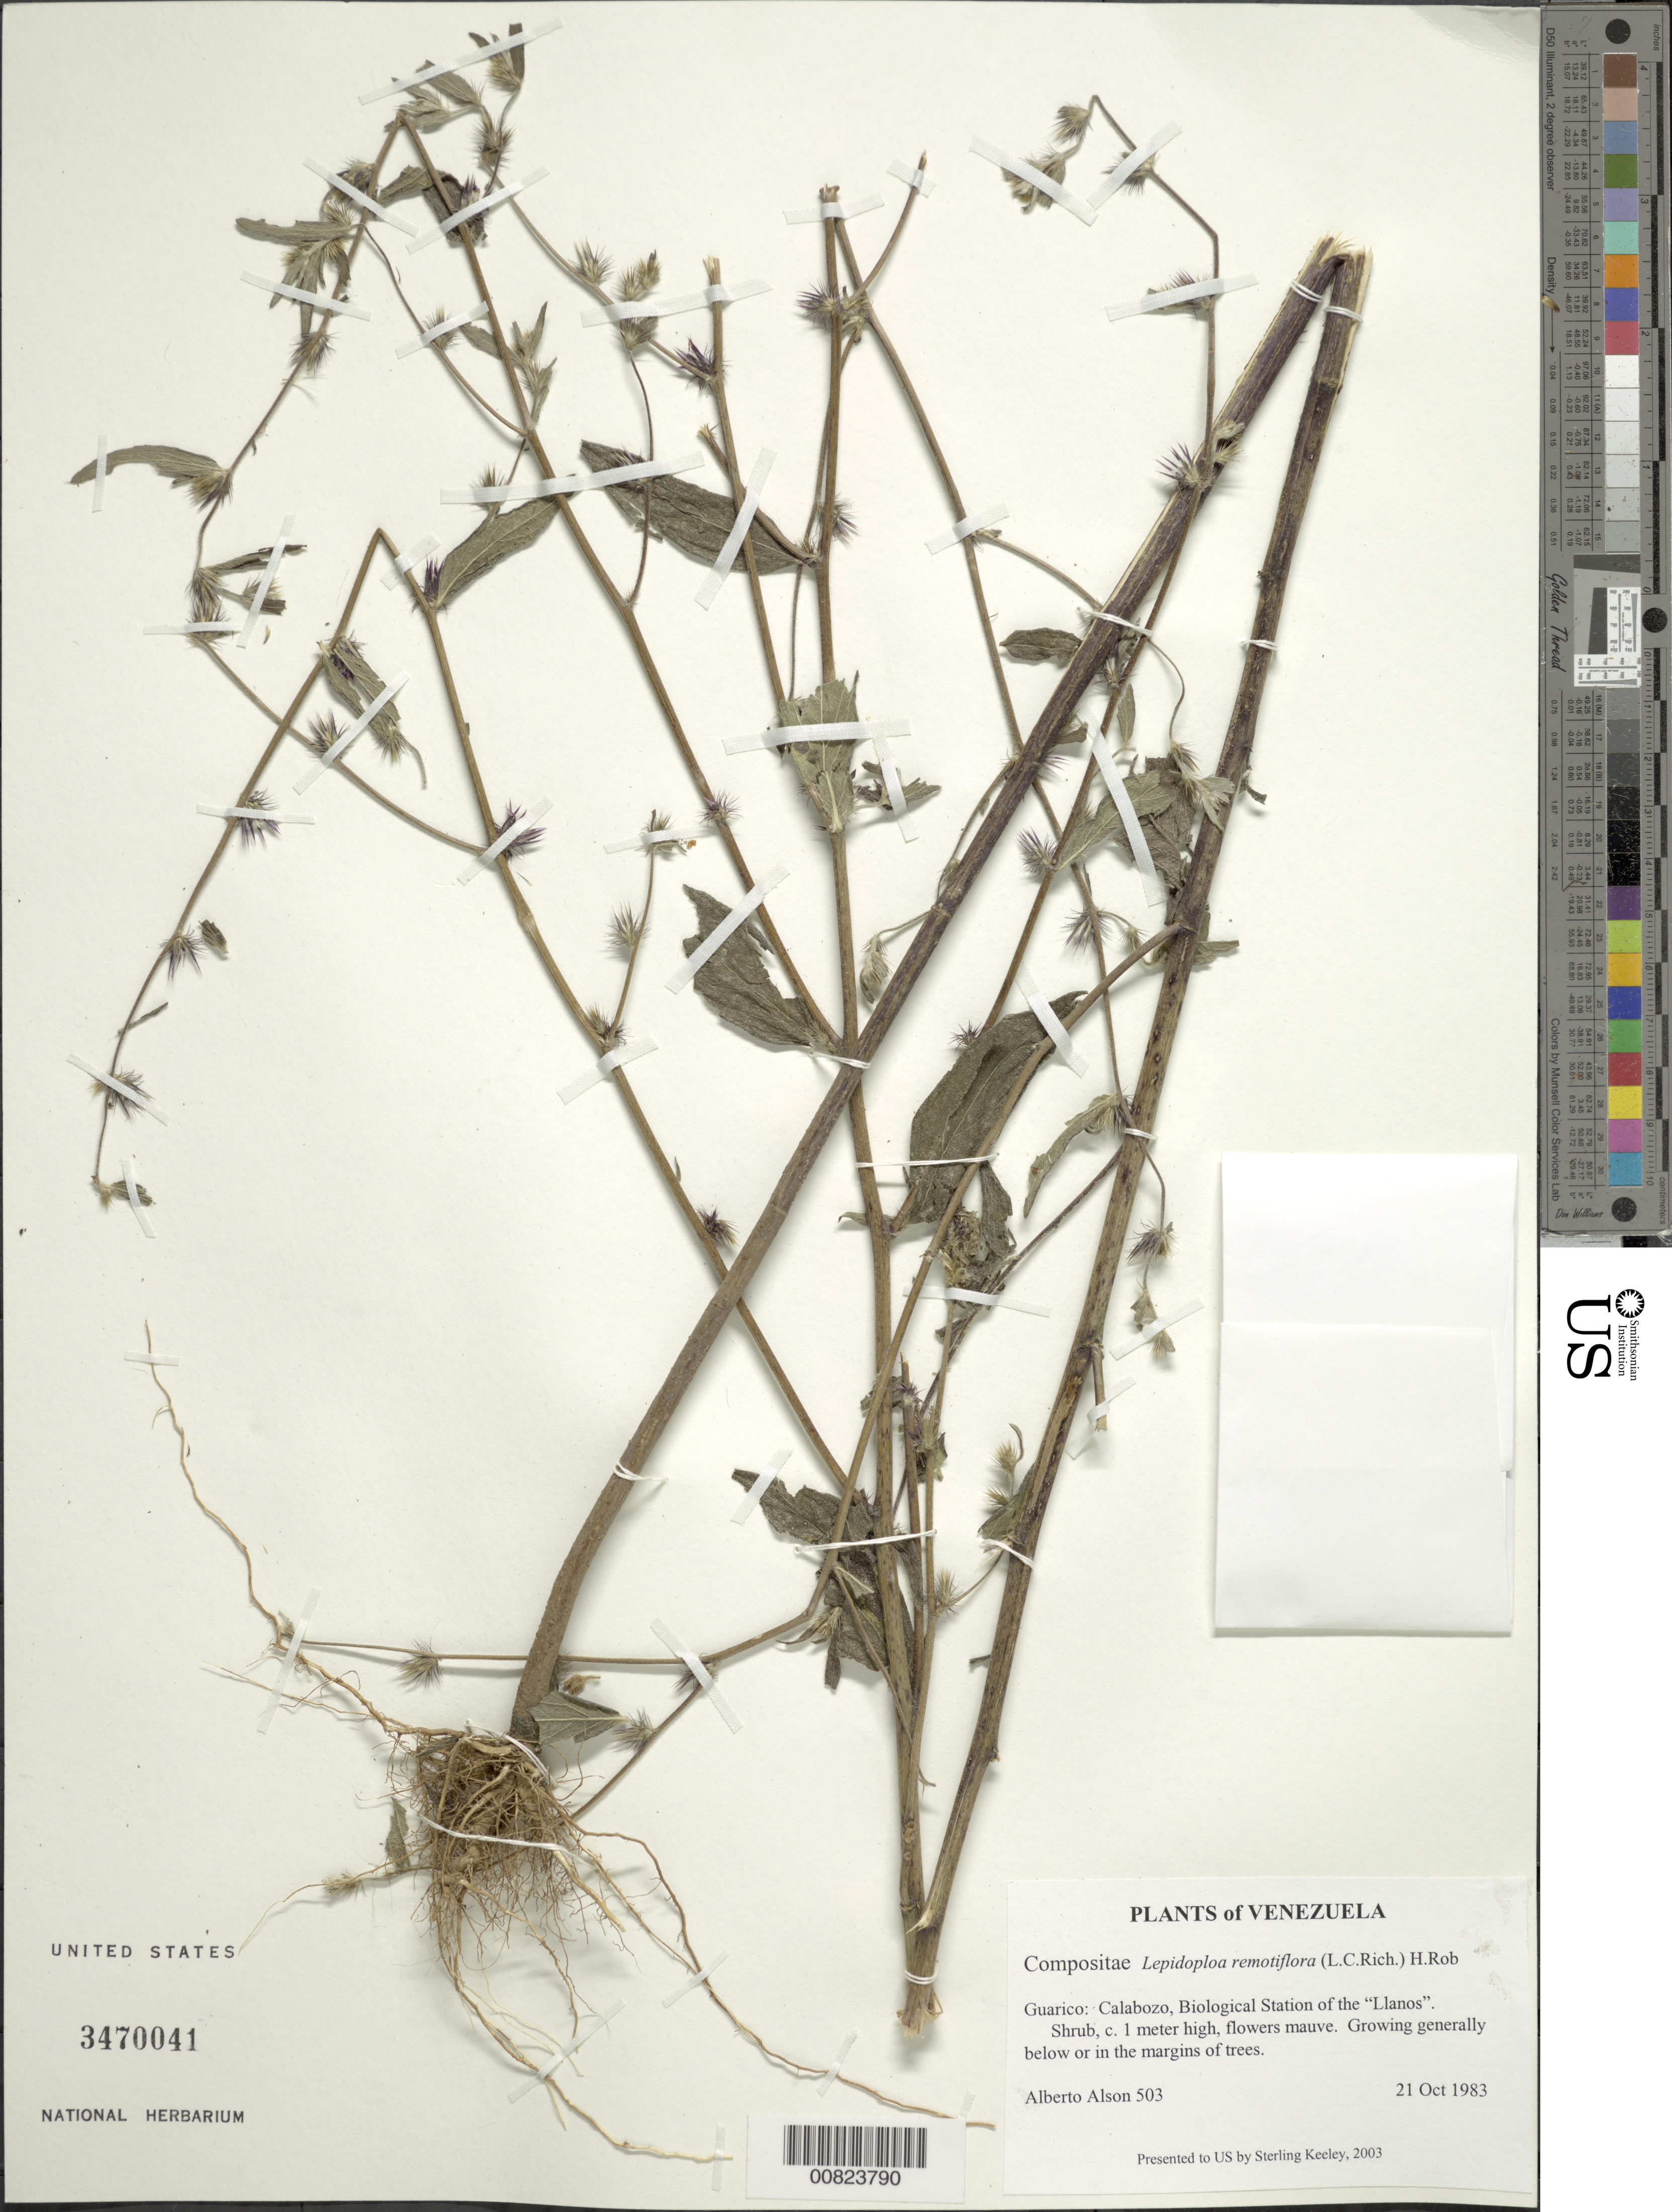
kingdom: Plantae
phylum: Tracheophyta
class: Magnoliopsida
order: Asterales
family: Asteraceae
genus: Lepidaploa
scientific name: Lepidaploa remotiflora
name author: (Rich.) H. Rob.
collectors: A. H. Alston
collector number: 503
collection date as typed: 21 October 1983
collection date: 1983-10-21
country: Venezuela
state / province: Guárico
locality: Calabozo, Biological Station of the "Llanos"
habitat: Below or in the margins of trees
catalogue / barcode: US 3470041